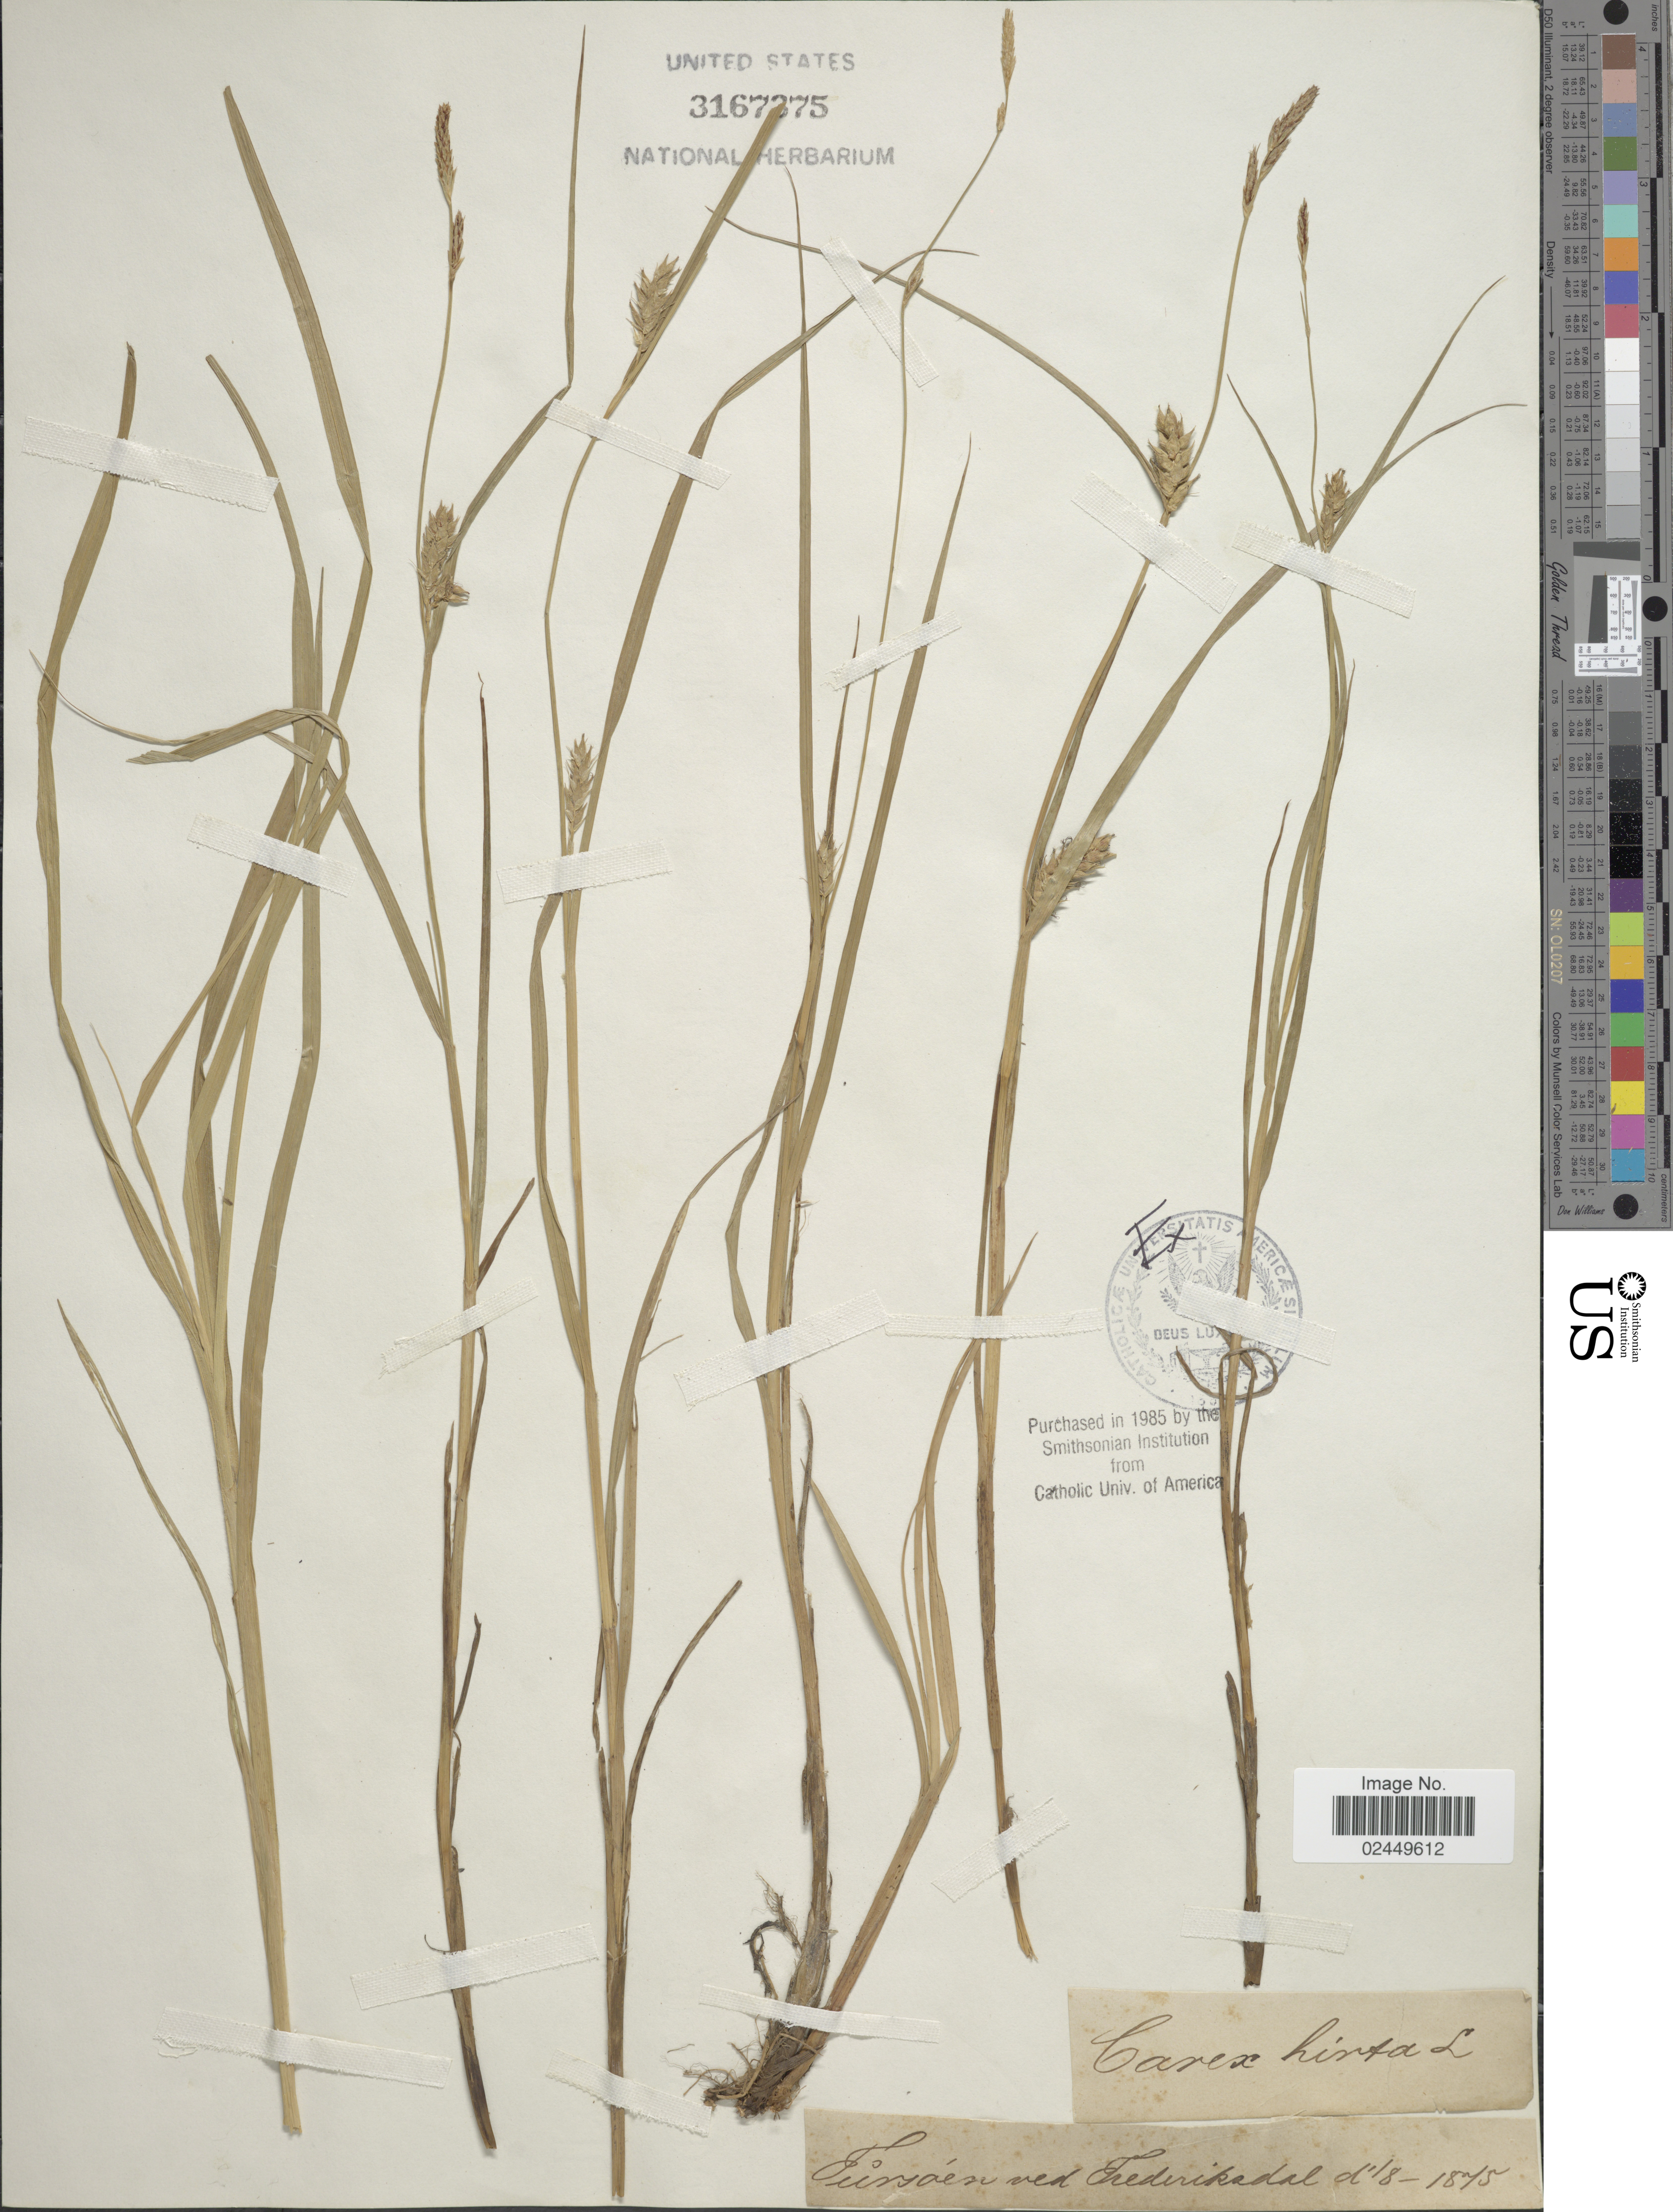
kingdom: Plantae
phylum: Tracheophyta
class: Liliopsida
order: Poales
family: Cyperaceae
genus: Carex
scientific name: Carex hirta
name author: L.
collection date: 1975-08-01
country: Denmark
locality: Frederiksdal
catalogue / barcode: US 3167275